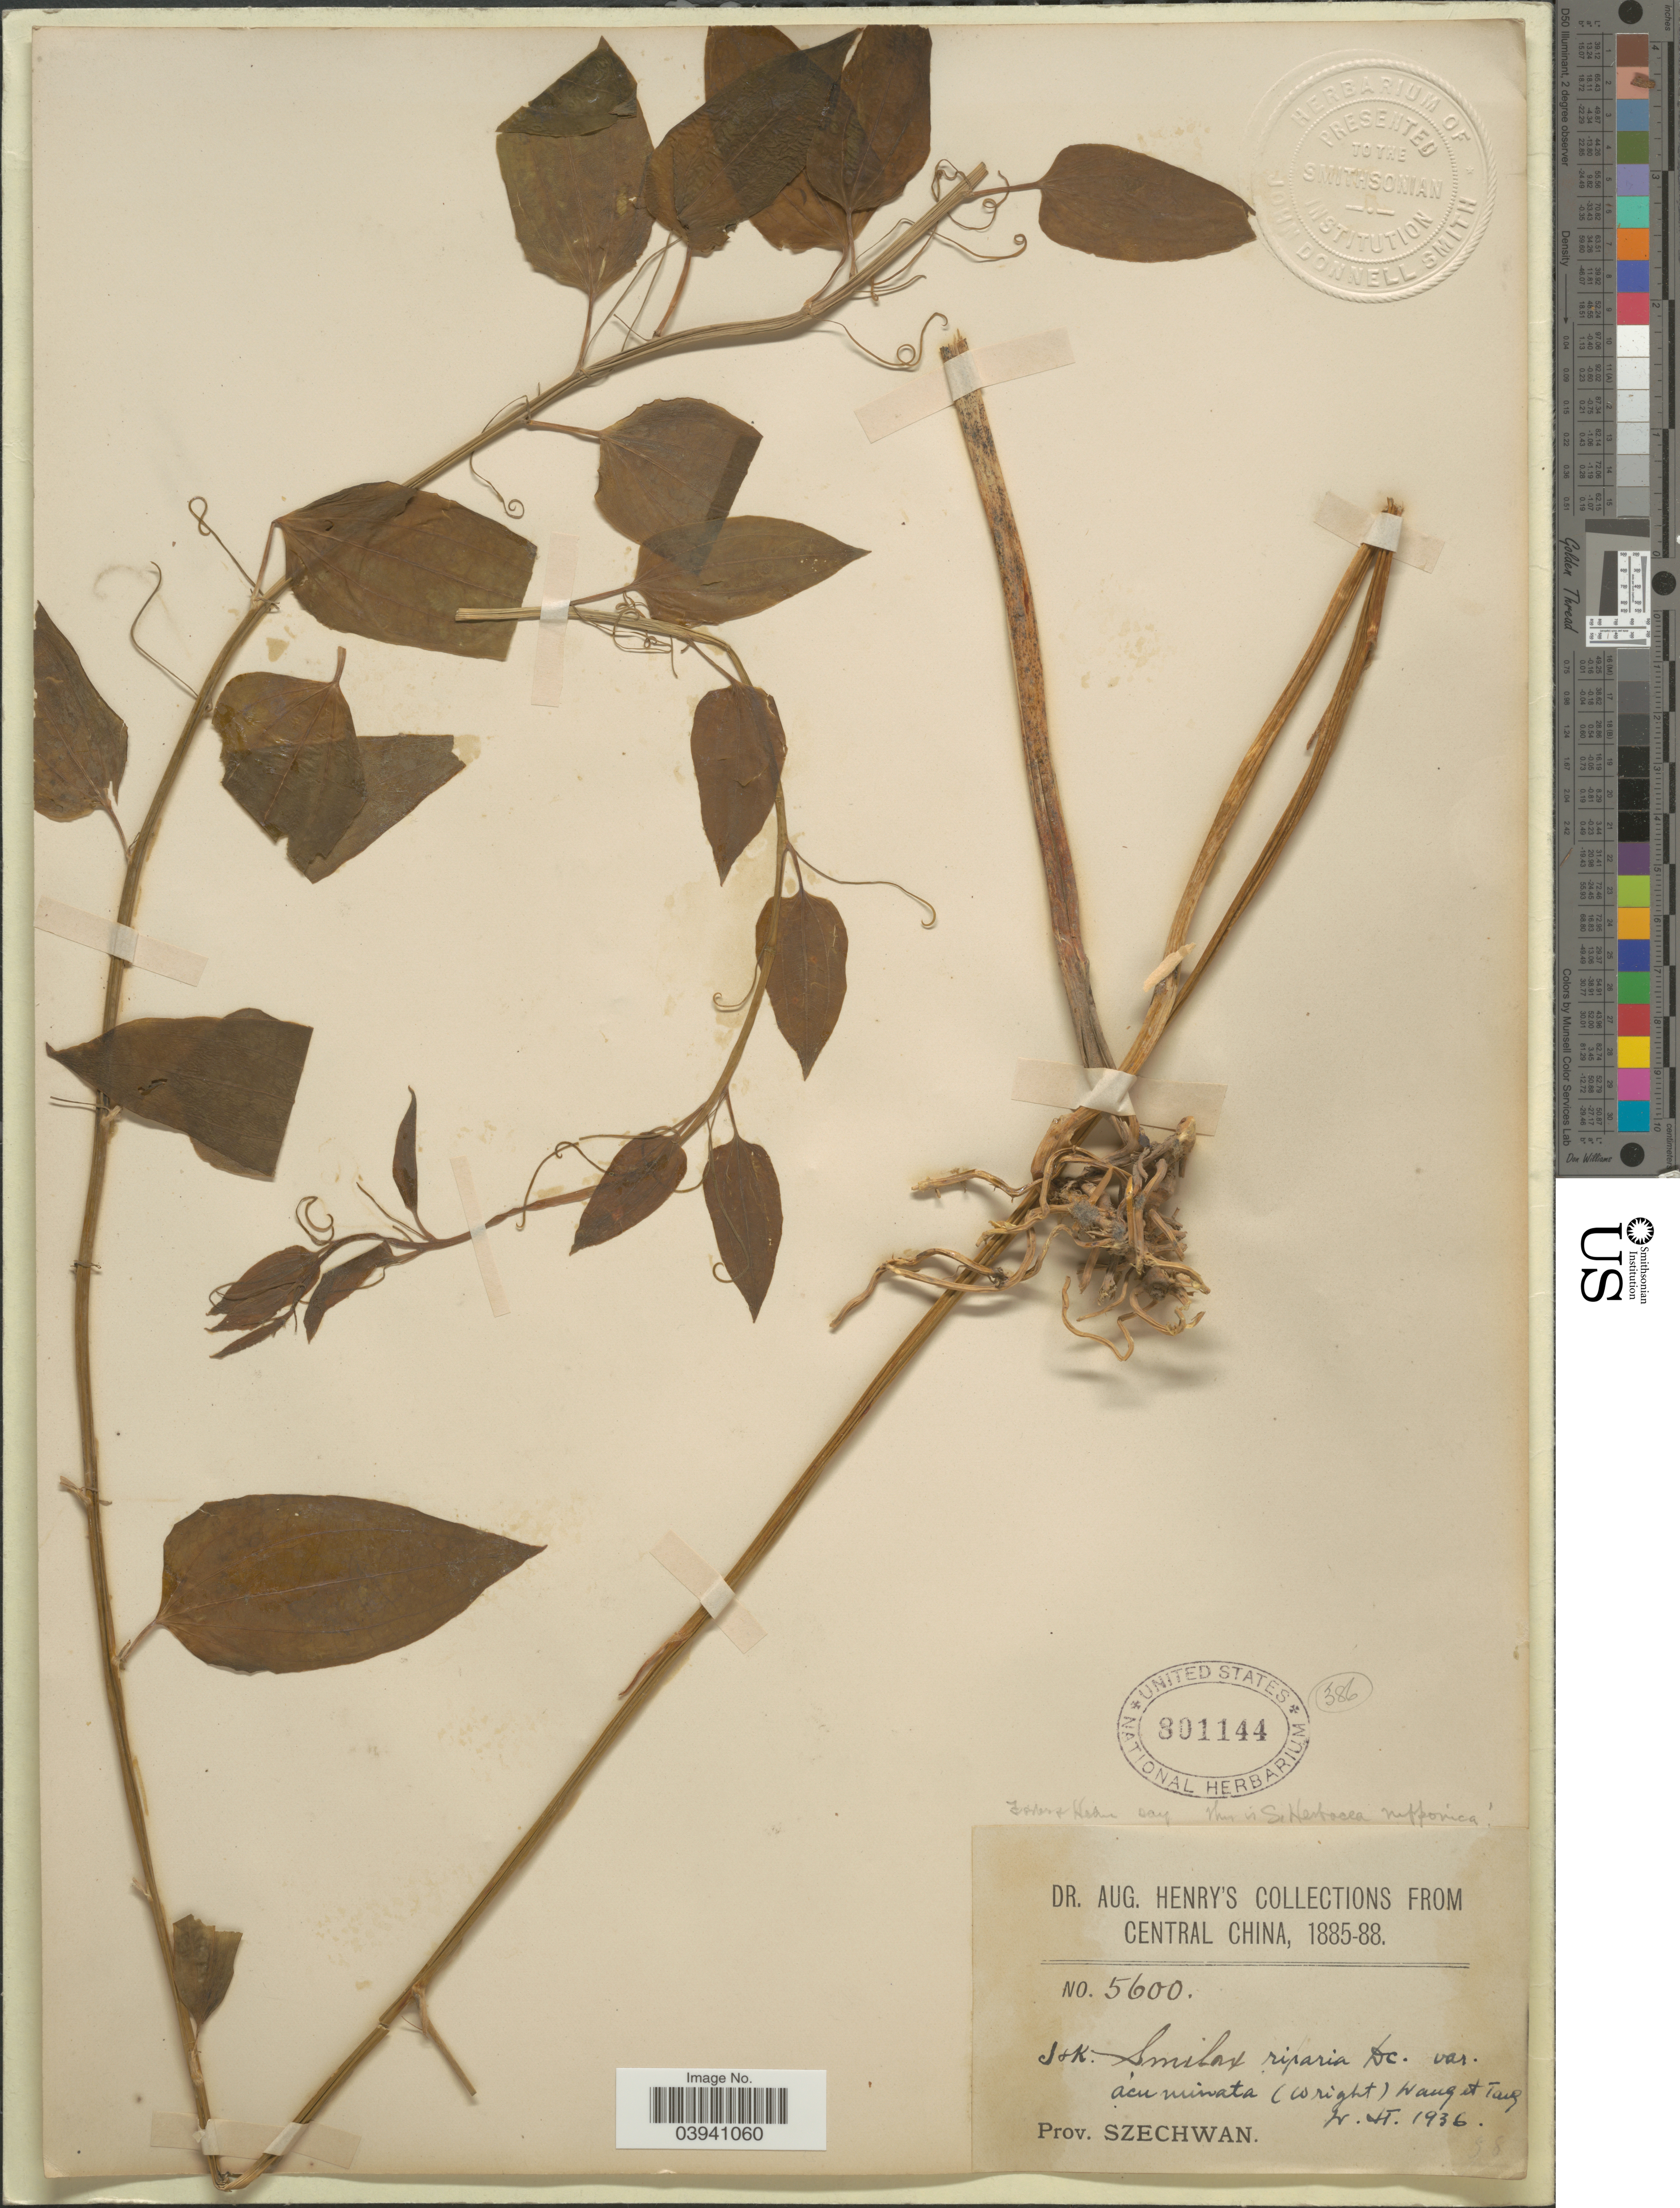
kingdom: Plantae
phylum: Tracheophyta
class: Liliopsida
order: Liliales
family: Smilacaceae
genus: Smilax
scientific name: Smilax riparia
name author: A. DC.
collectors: A. Henry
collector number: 5600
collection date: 1885/1888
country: China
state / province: Sichuan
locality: Central China. Prov. Szechwan.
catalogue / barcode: US 801144